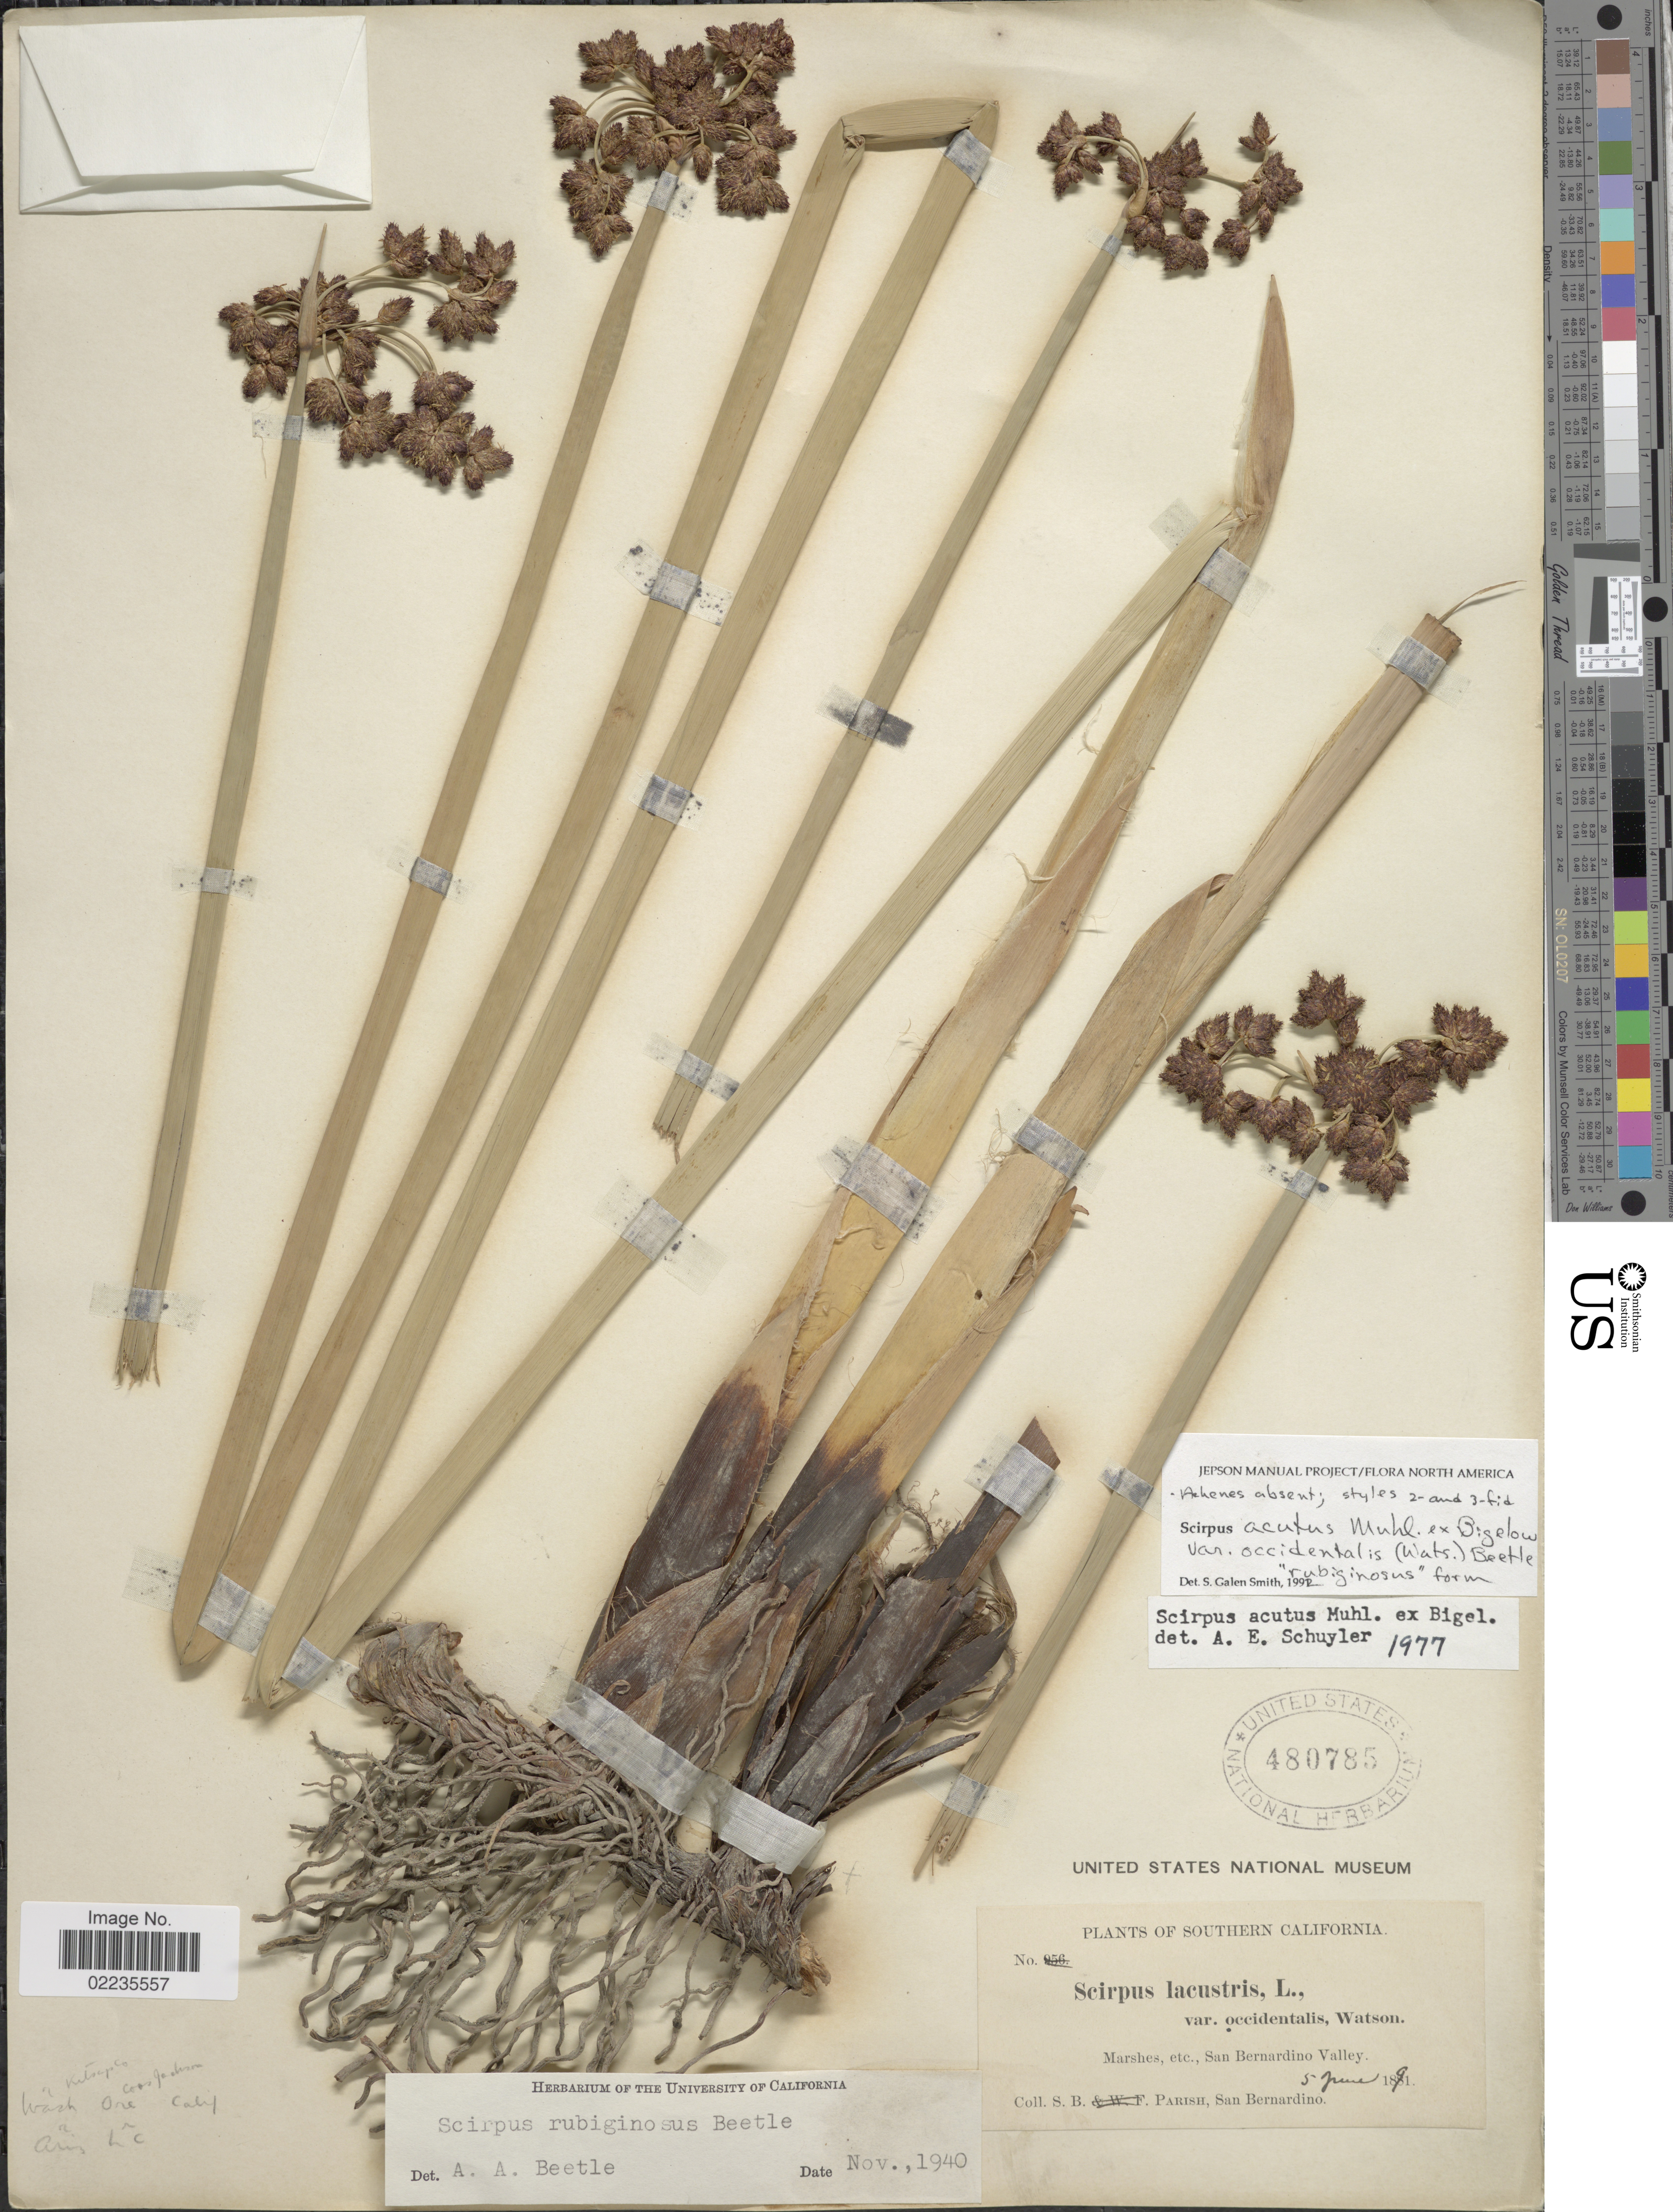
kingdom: Plantae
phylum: Tracheophyta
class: Liliopsida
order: Poales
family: Cyperaceae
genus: Schoenoplectus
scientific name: Schoenoplectus acutus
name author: (Muhl. ex Bigelow) Á. Löve & D. Löve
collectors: S. B. Parish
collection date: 1891-06-05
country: United States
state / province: California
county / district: San Bernardino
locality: Southern California, Marshes etc., San Bernardino Valley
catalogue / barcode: US 480785